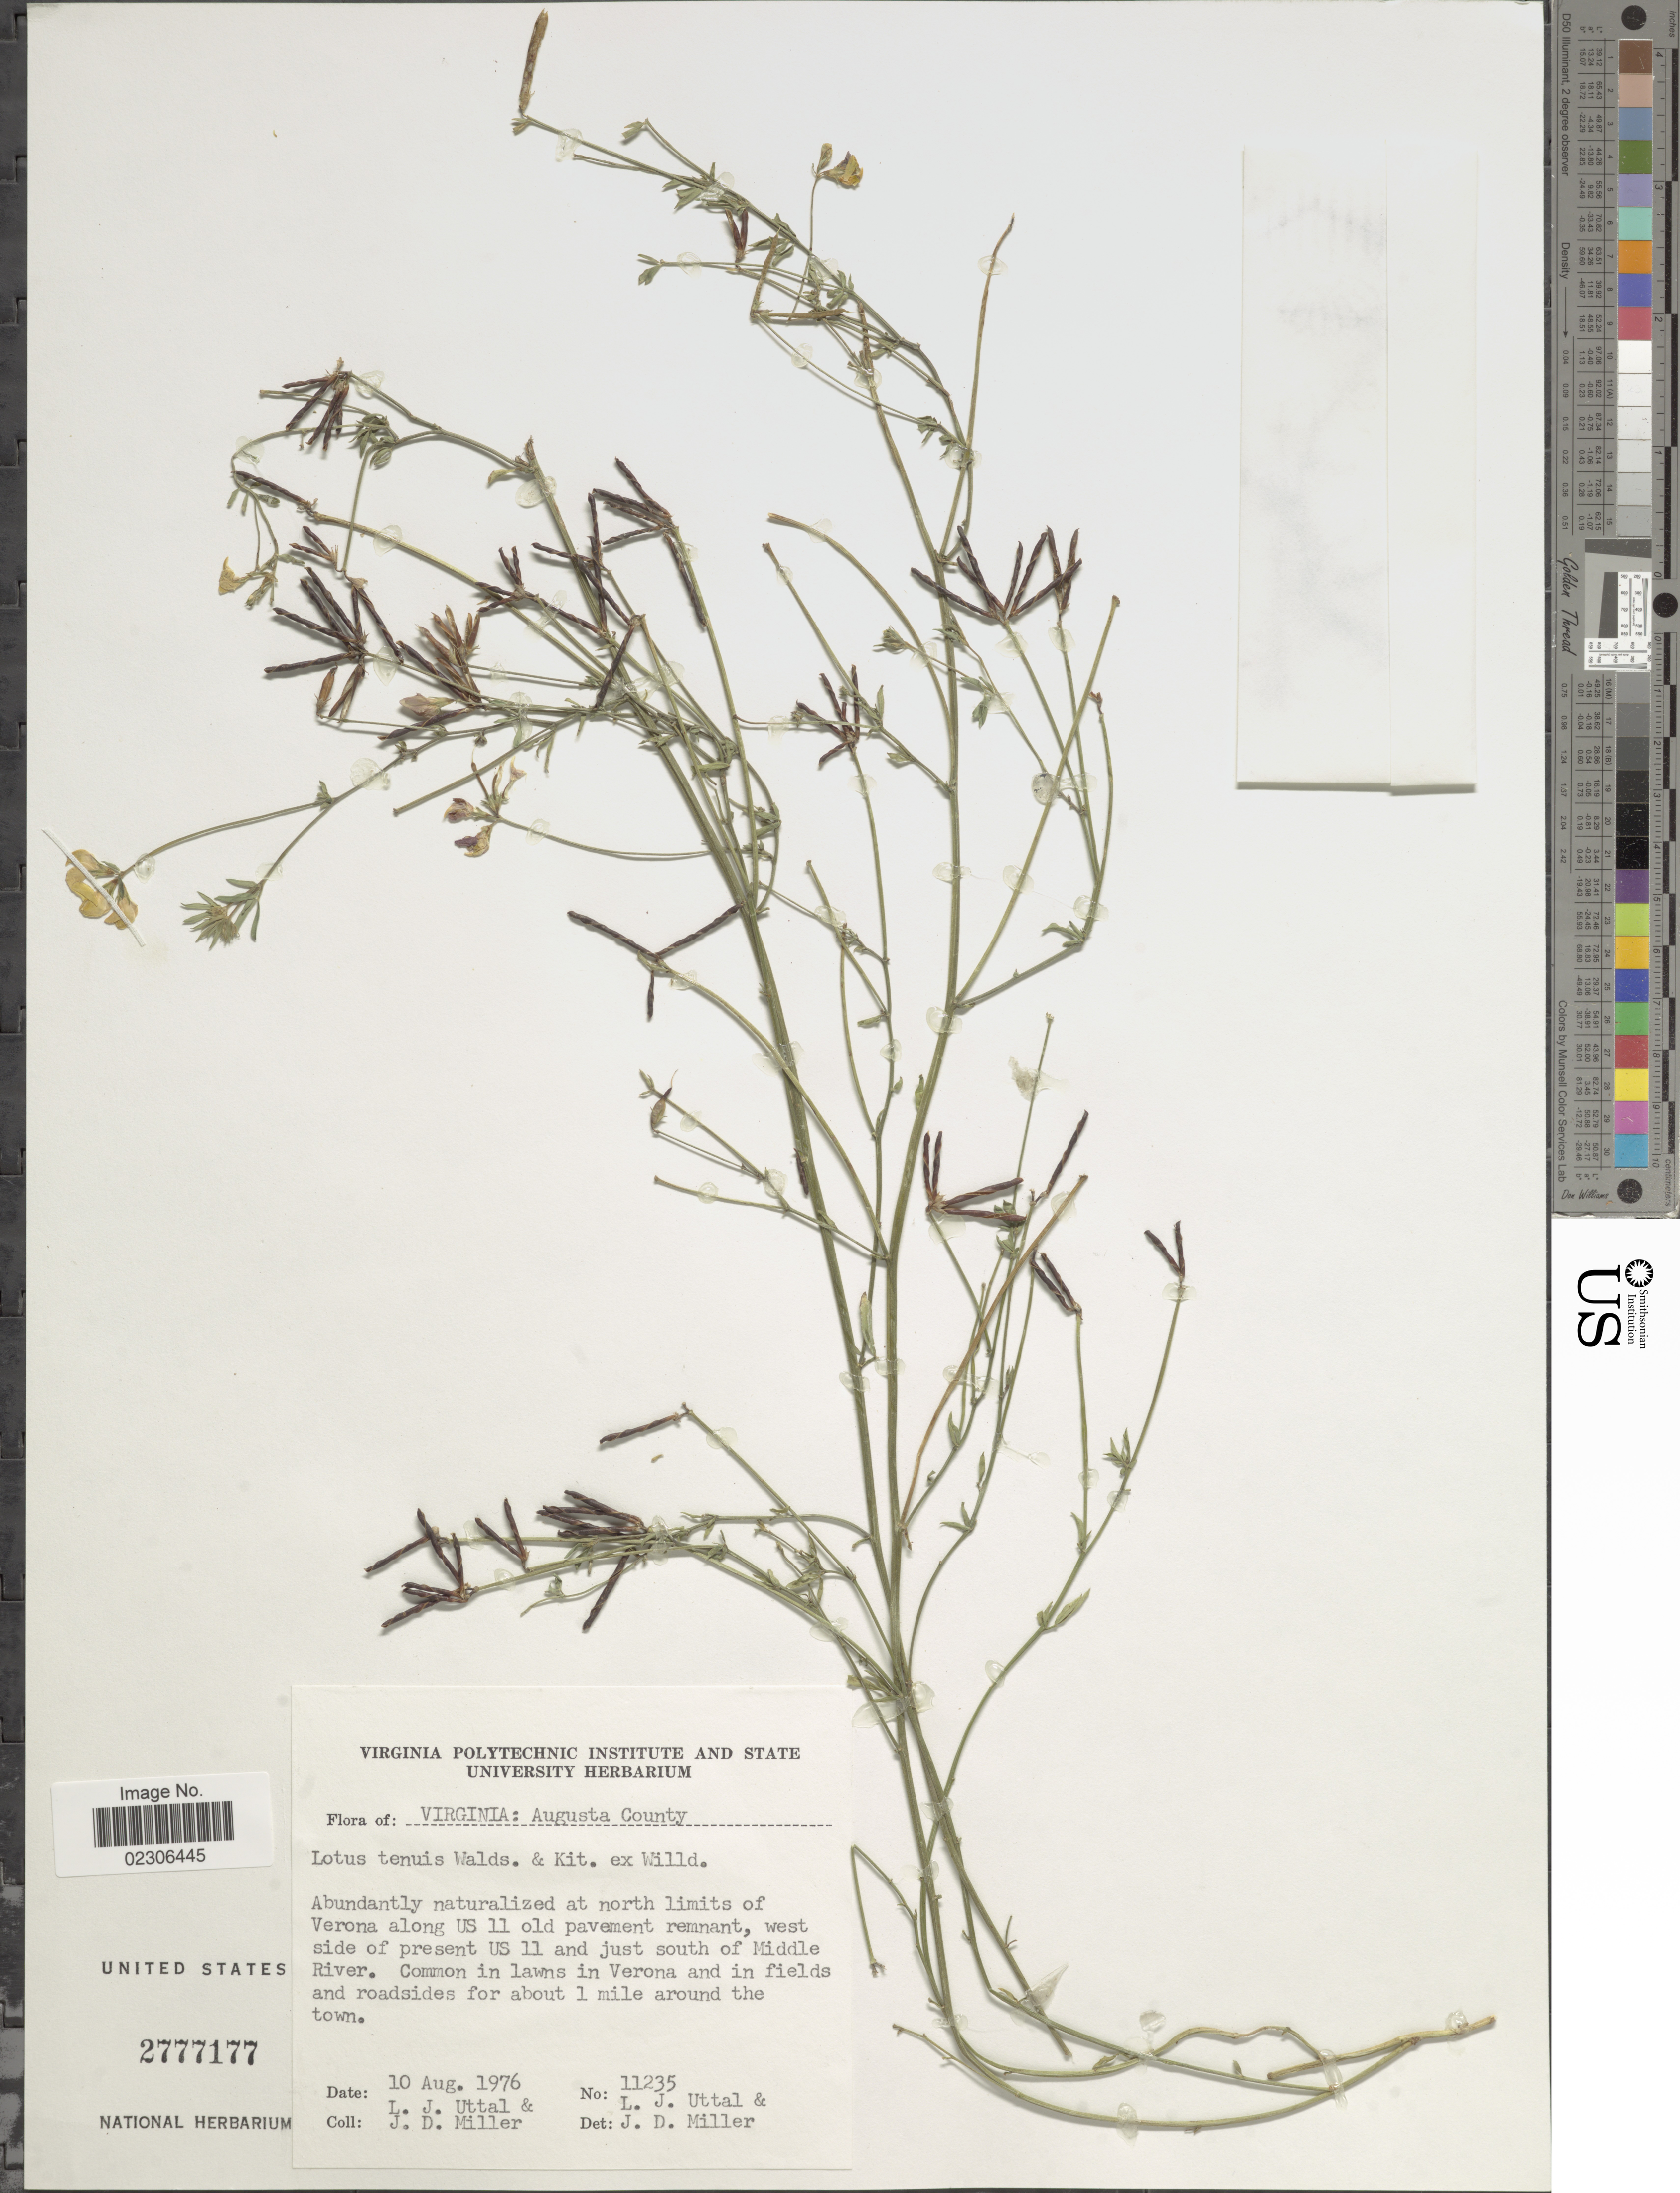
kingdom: Plantae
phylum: Tracheophyta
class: Magnoliopsida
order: Fabales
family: Fabaceae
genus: Lotus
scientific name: Lotus tenuis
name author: Waldst. & Kit.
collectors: L. Uttal & J. Miller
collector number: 11235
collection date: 1976-08-10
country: United States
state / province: Virginia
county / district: Augusta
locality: VirginiaL Augusta County, Abundantly naturlized at north limits of Verona along US 11 old pavement remnant, west side of present US 11 and just south of Middle River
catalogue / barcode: US 2777177